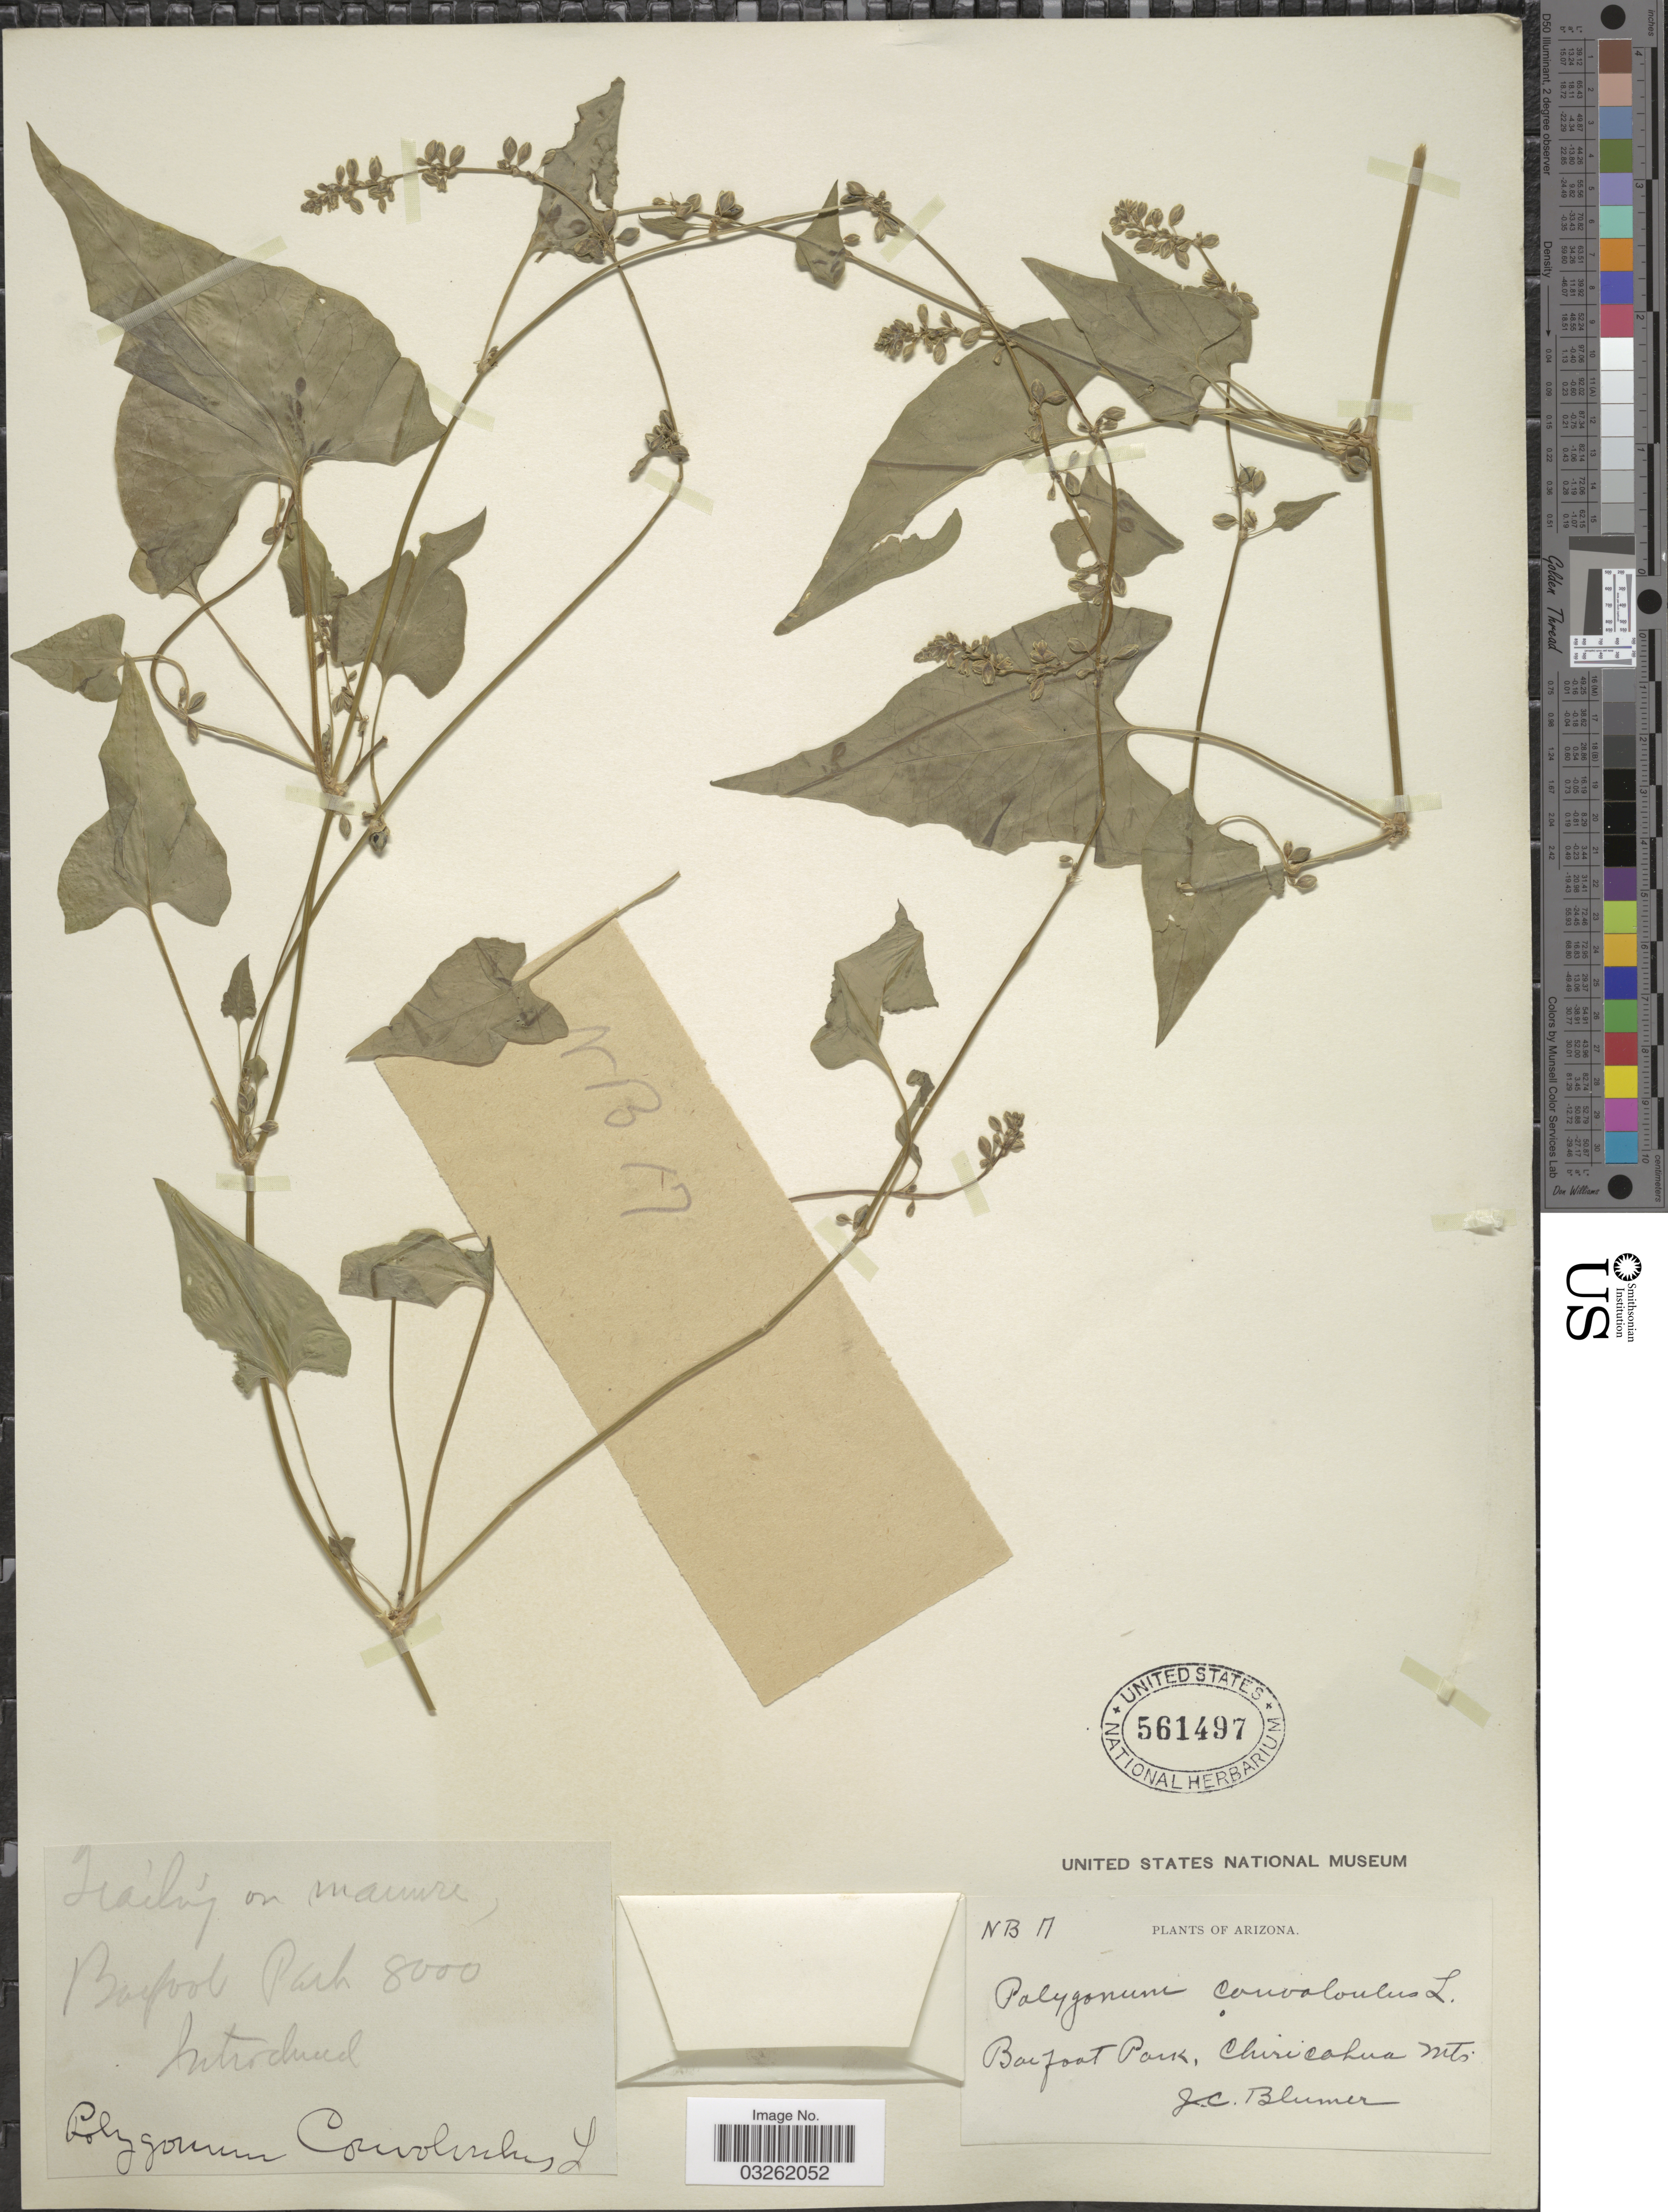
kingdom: Plantae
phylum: Tracheophyta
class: Magnoliopsida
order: Caryophyllales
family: Polygonaceae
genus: Fallopia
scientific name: Fallopia convolvulus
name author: (L.) Á. Löve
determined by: Strong, M. T., (US), Smithsonian Institution - National Museum of Natural History (UNITED STATES)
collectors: J. C. Blumer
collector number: NB17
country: United States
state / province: Arizona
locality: Barfoot Park, Chiricahua Mts.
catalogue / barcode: US 561497